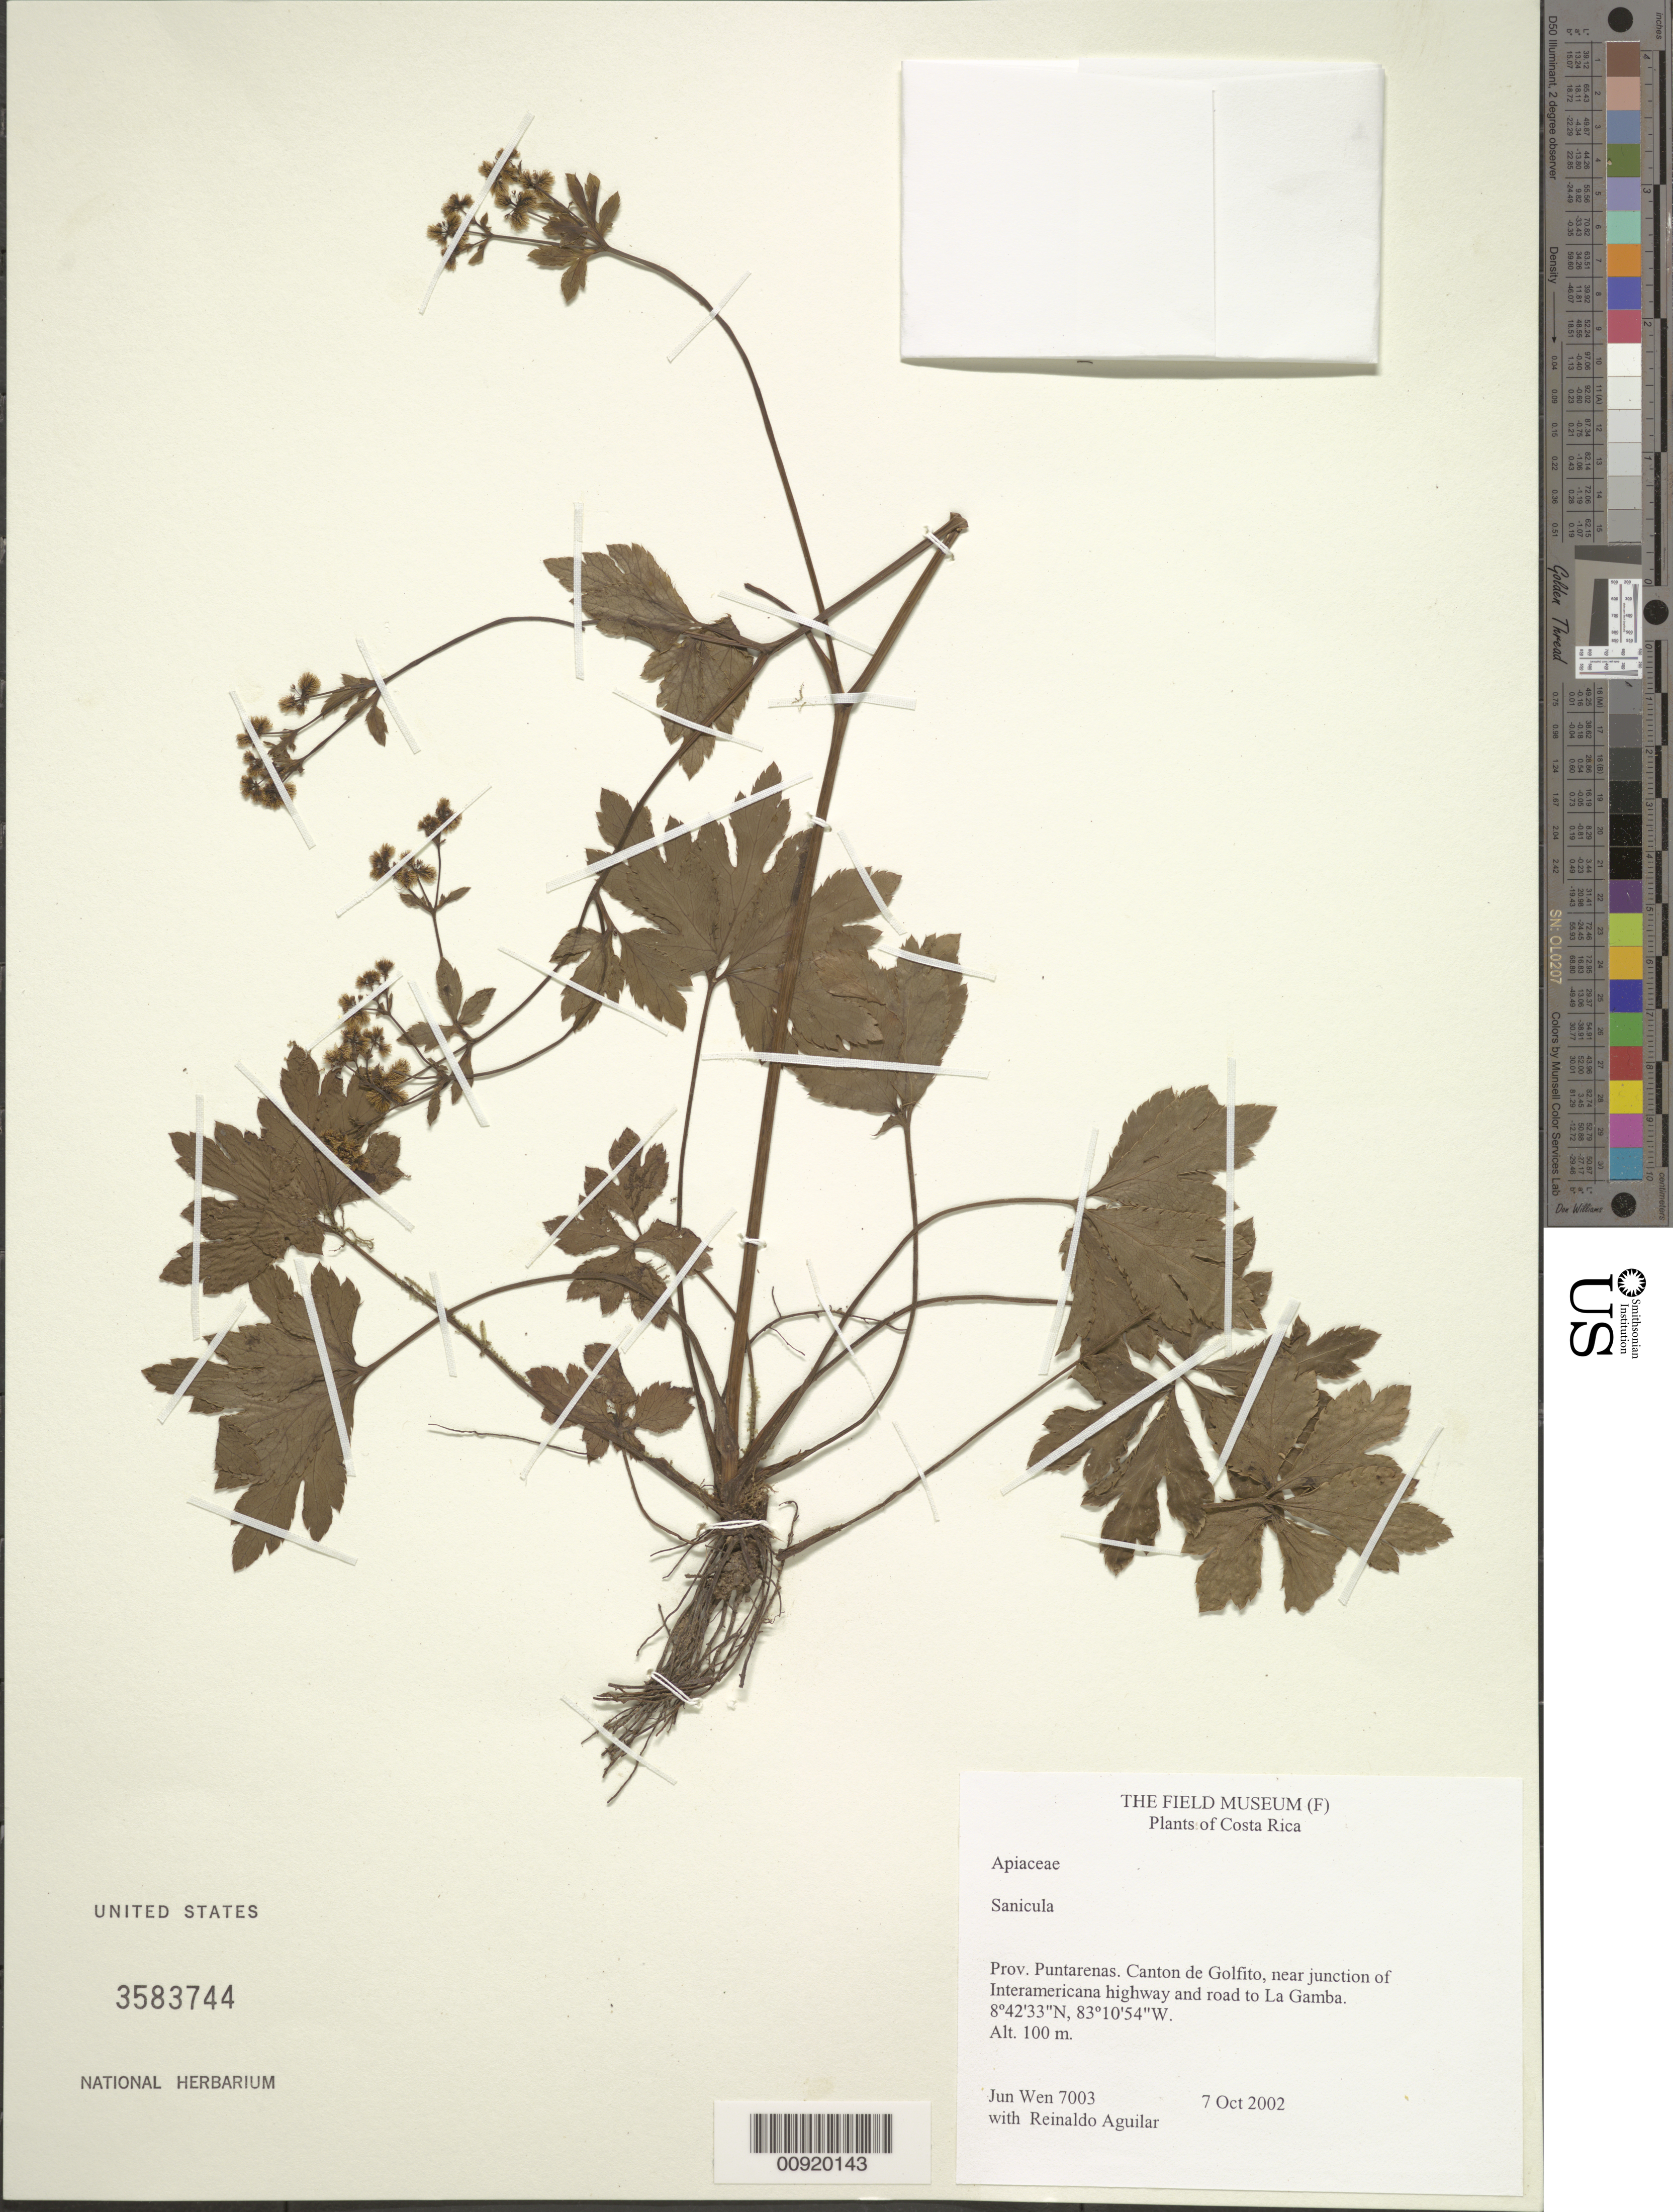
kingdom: Plantae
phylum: Tracheophyta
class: Magnoliopsida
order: Apiales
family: Apiaceae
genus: Sanicula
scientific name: Sanicula sp.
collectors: J. Wen & R. Aguilar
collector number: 7003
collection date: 2002-10-07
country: Costa Rica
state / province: Puntarenas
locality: Canton de Golfito, near junction of Interamericana highway and road to La Gamba.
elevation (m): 100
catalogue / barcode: US 3583744